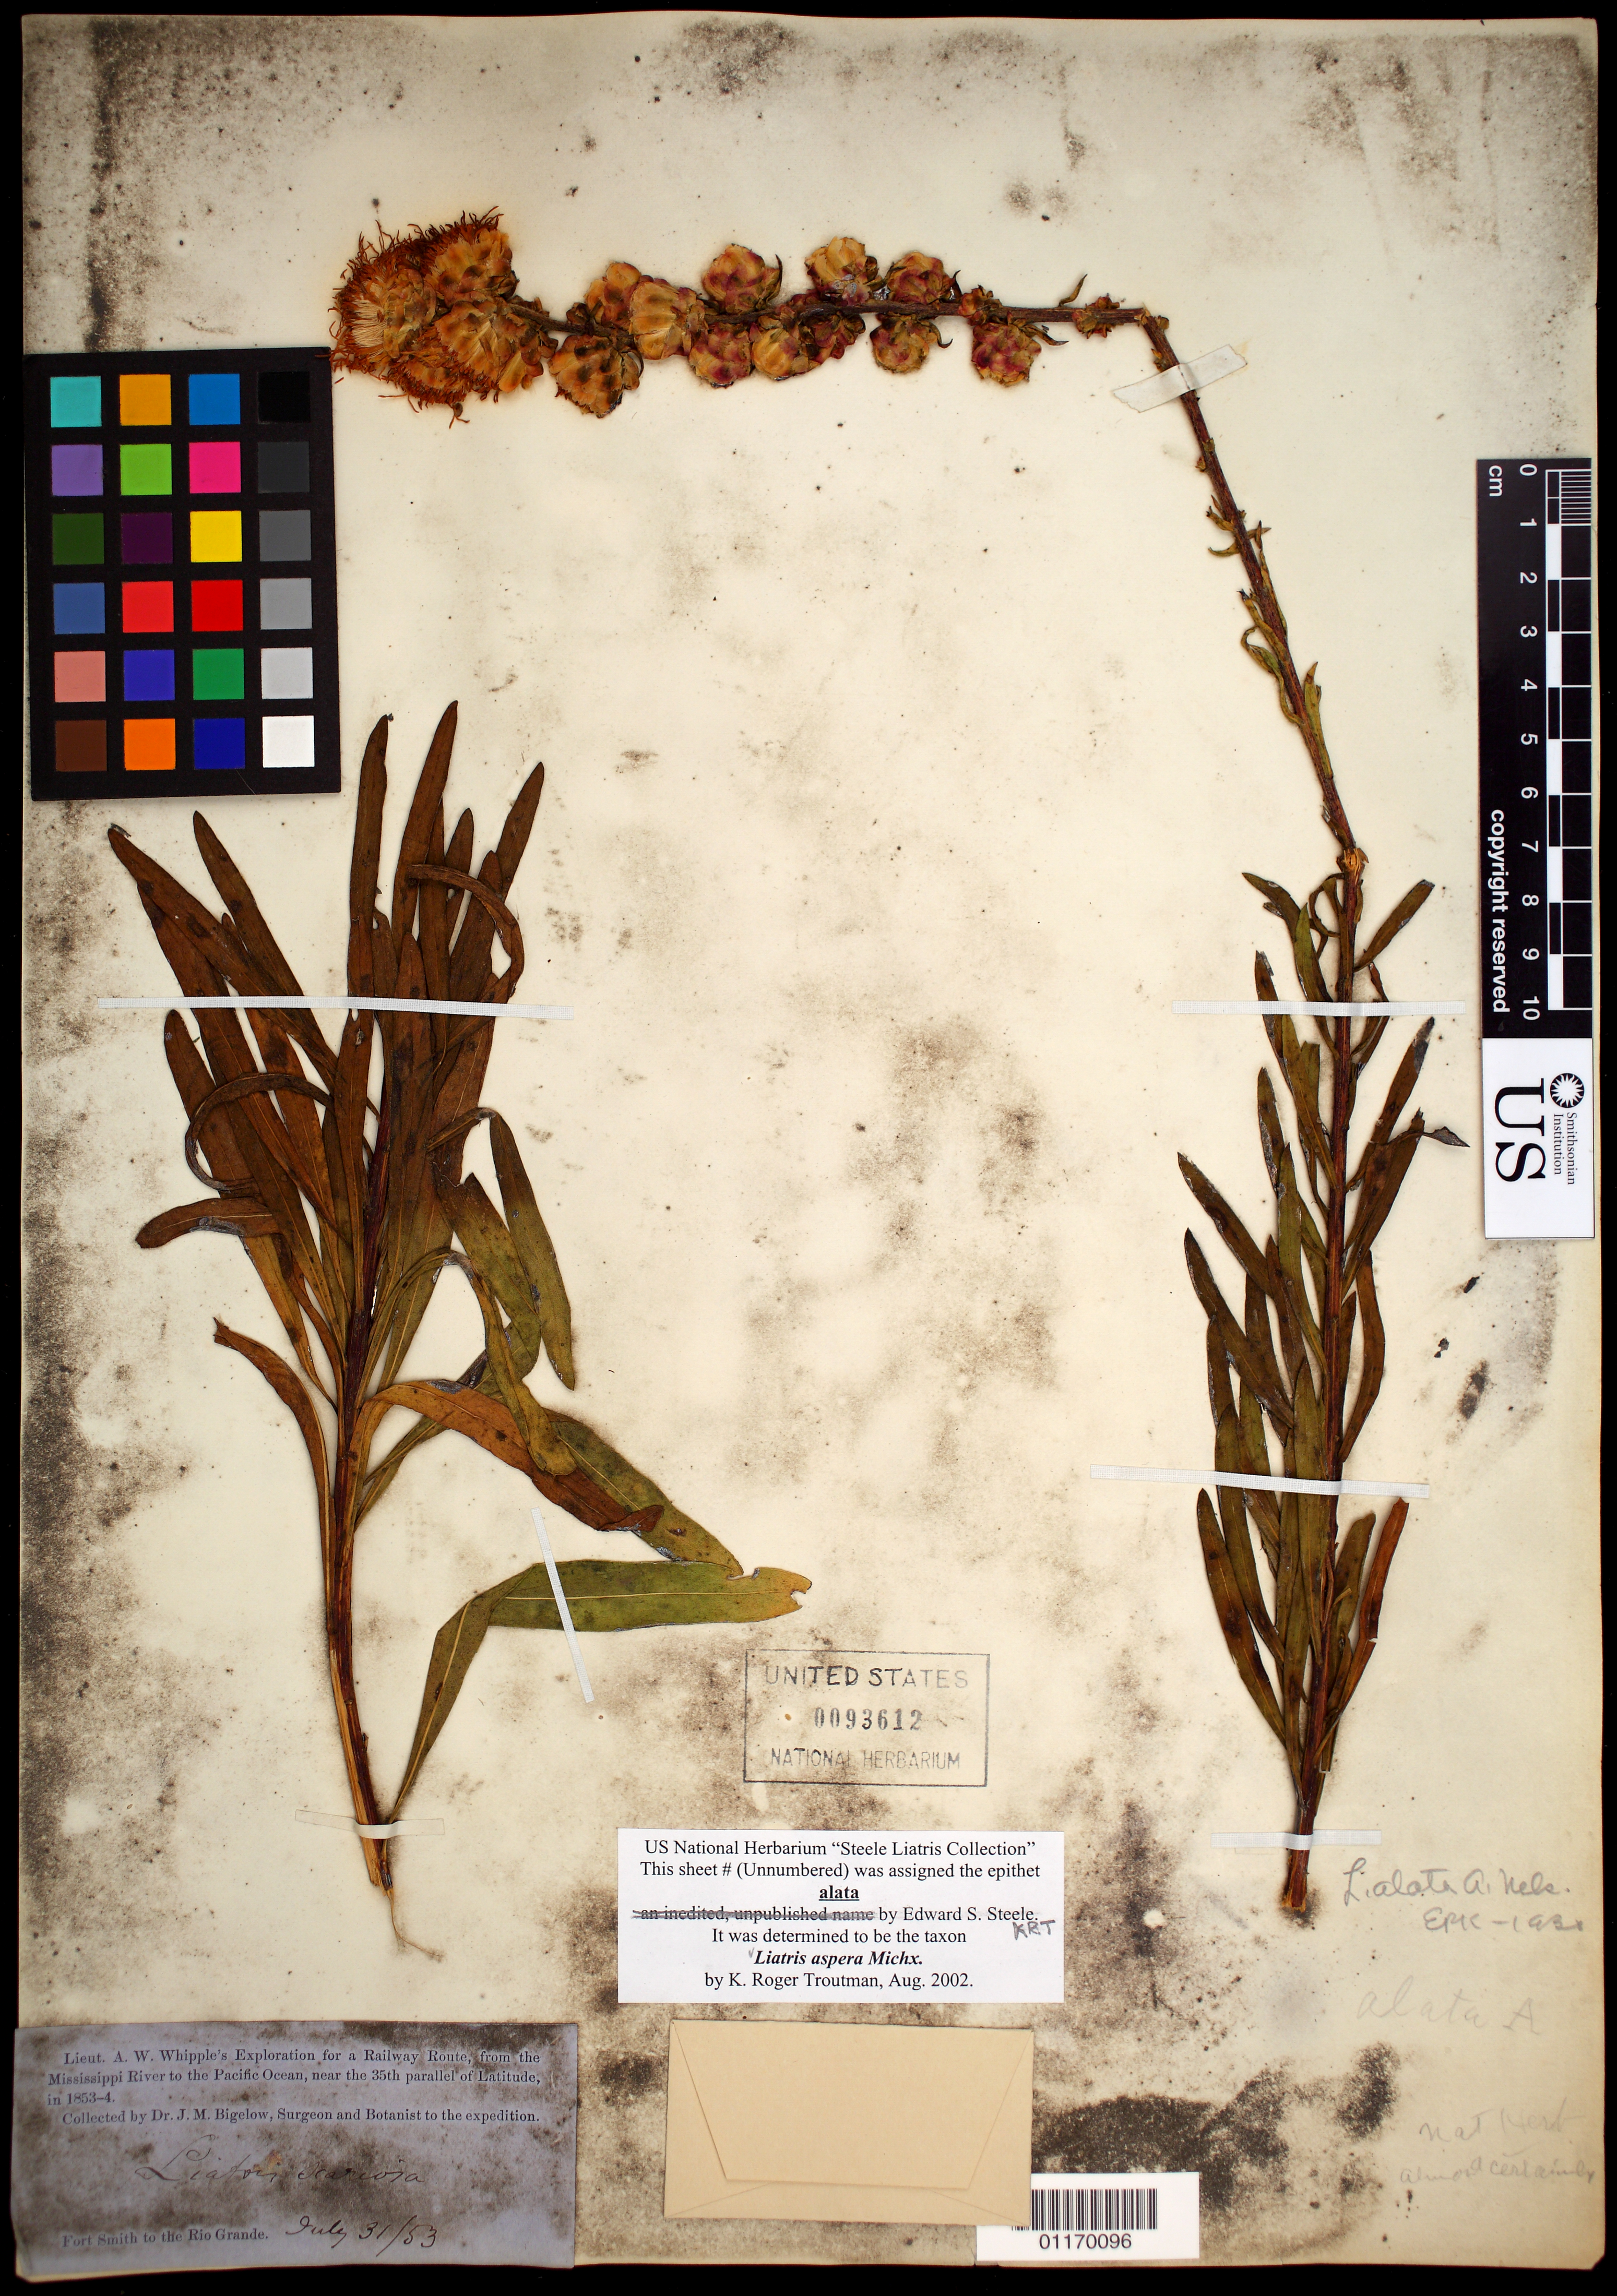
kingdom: Plantae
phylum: Tracheophyta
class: Magnoliopsida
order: Asterales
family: Asteraceae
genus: Liatris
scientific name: Liatris aspera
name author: Michx.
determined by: Troutman, K. Roger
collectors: L. F. Ward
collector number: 10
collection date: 1896-09-25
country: United States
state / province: Oklahoma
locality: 2 miles West of Muskogee, Indian Territory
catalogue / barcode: US 132129